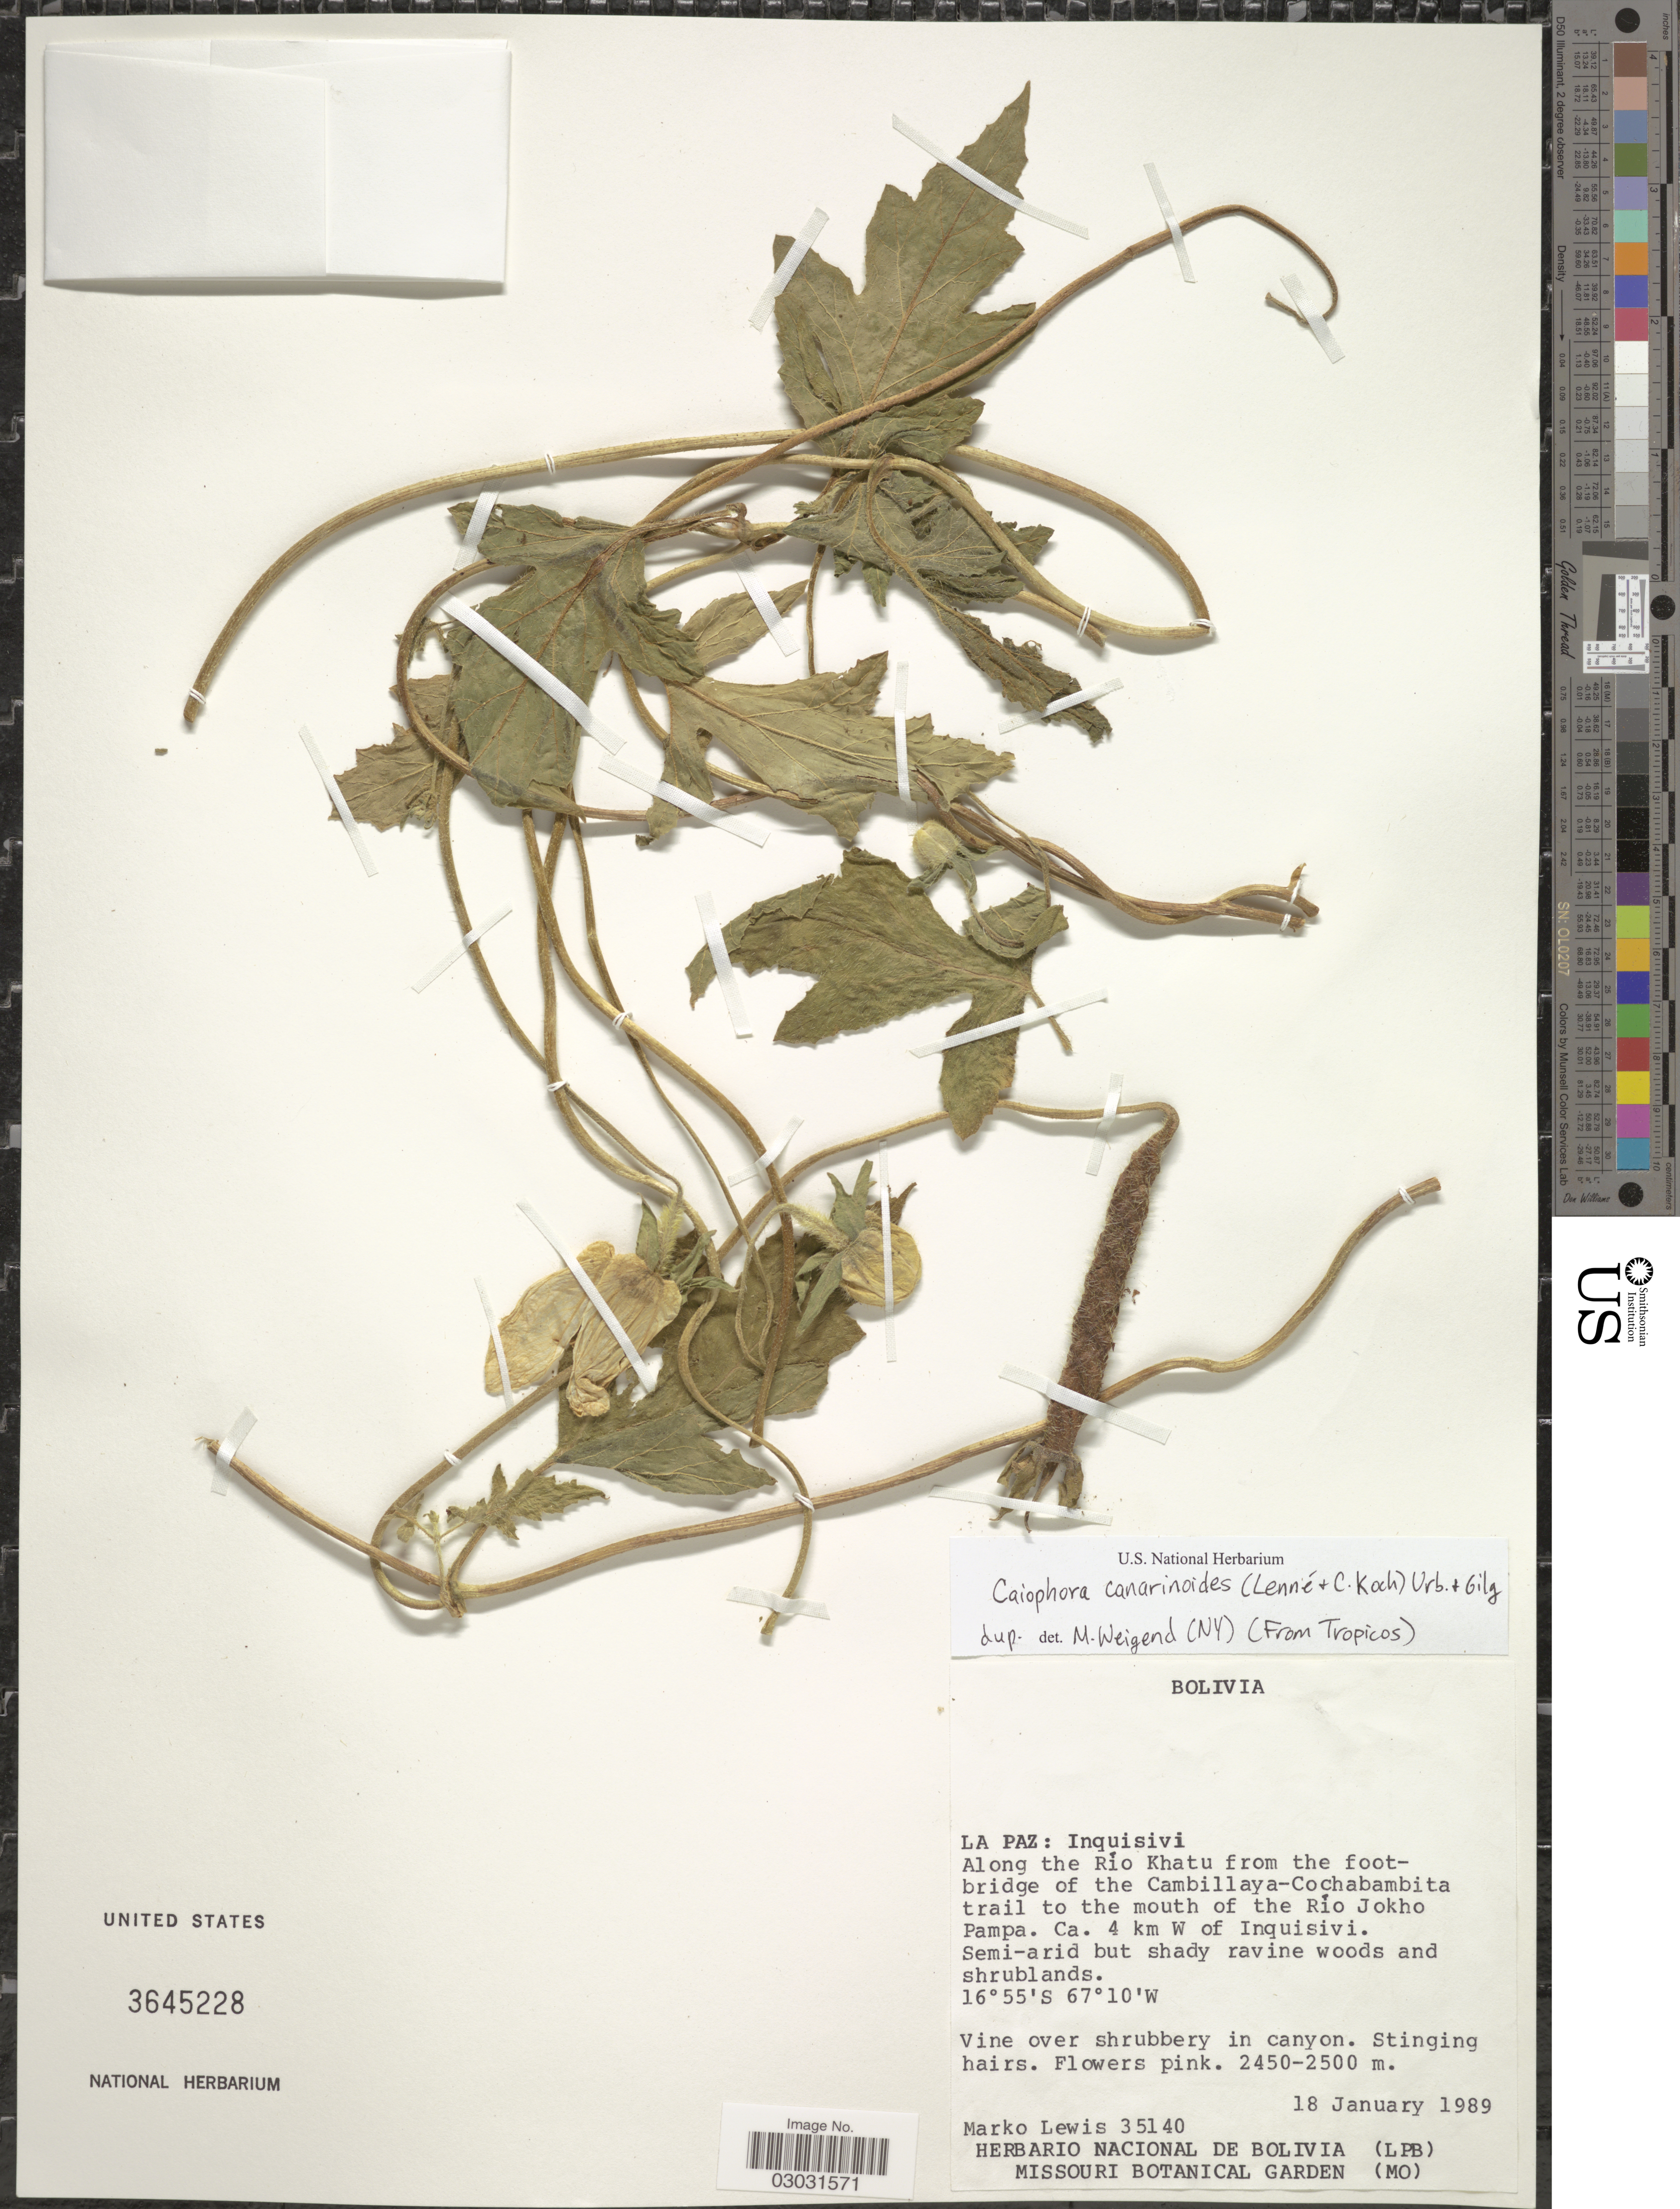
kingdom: Plantae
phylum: Tracheophyta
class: Magnoliopsida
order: Cornales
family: Loasaceae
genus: Caiophora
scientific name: Caiophora canarinoides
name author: (Lenné & K. Koch) Urb. & Gilg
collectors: M. A. Lewis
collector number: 35140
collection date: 1989-01-18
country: Bolivia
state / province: La Paz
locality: Inquisivi. Along the Río Khatu from the foot-bridge of the Cambillaya-Cochabambita trail to the mouth of the Río Jokho Pampa. Ca. 4 km W of Inquisivi.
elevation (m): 2450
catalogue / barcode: US 3645228